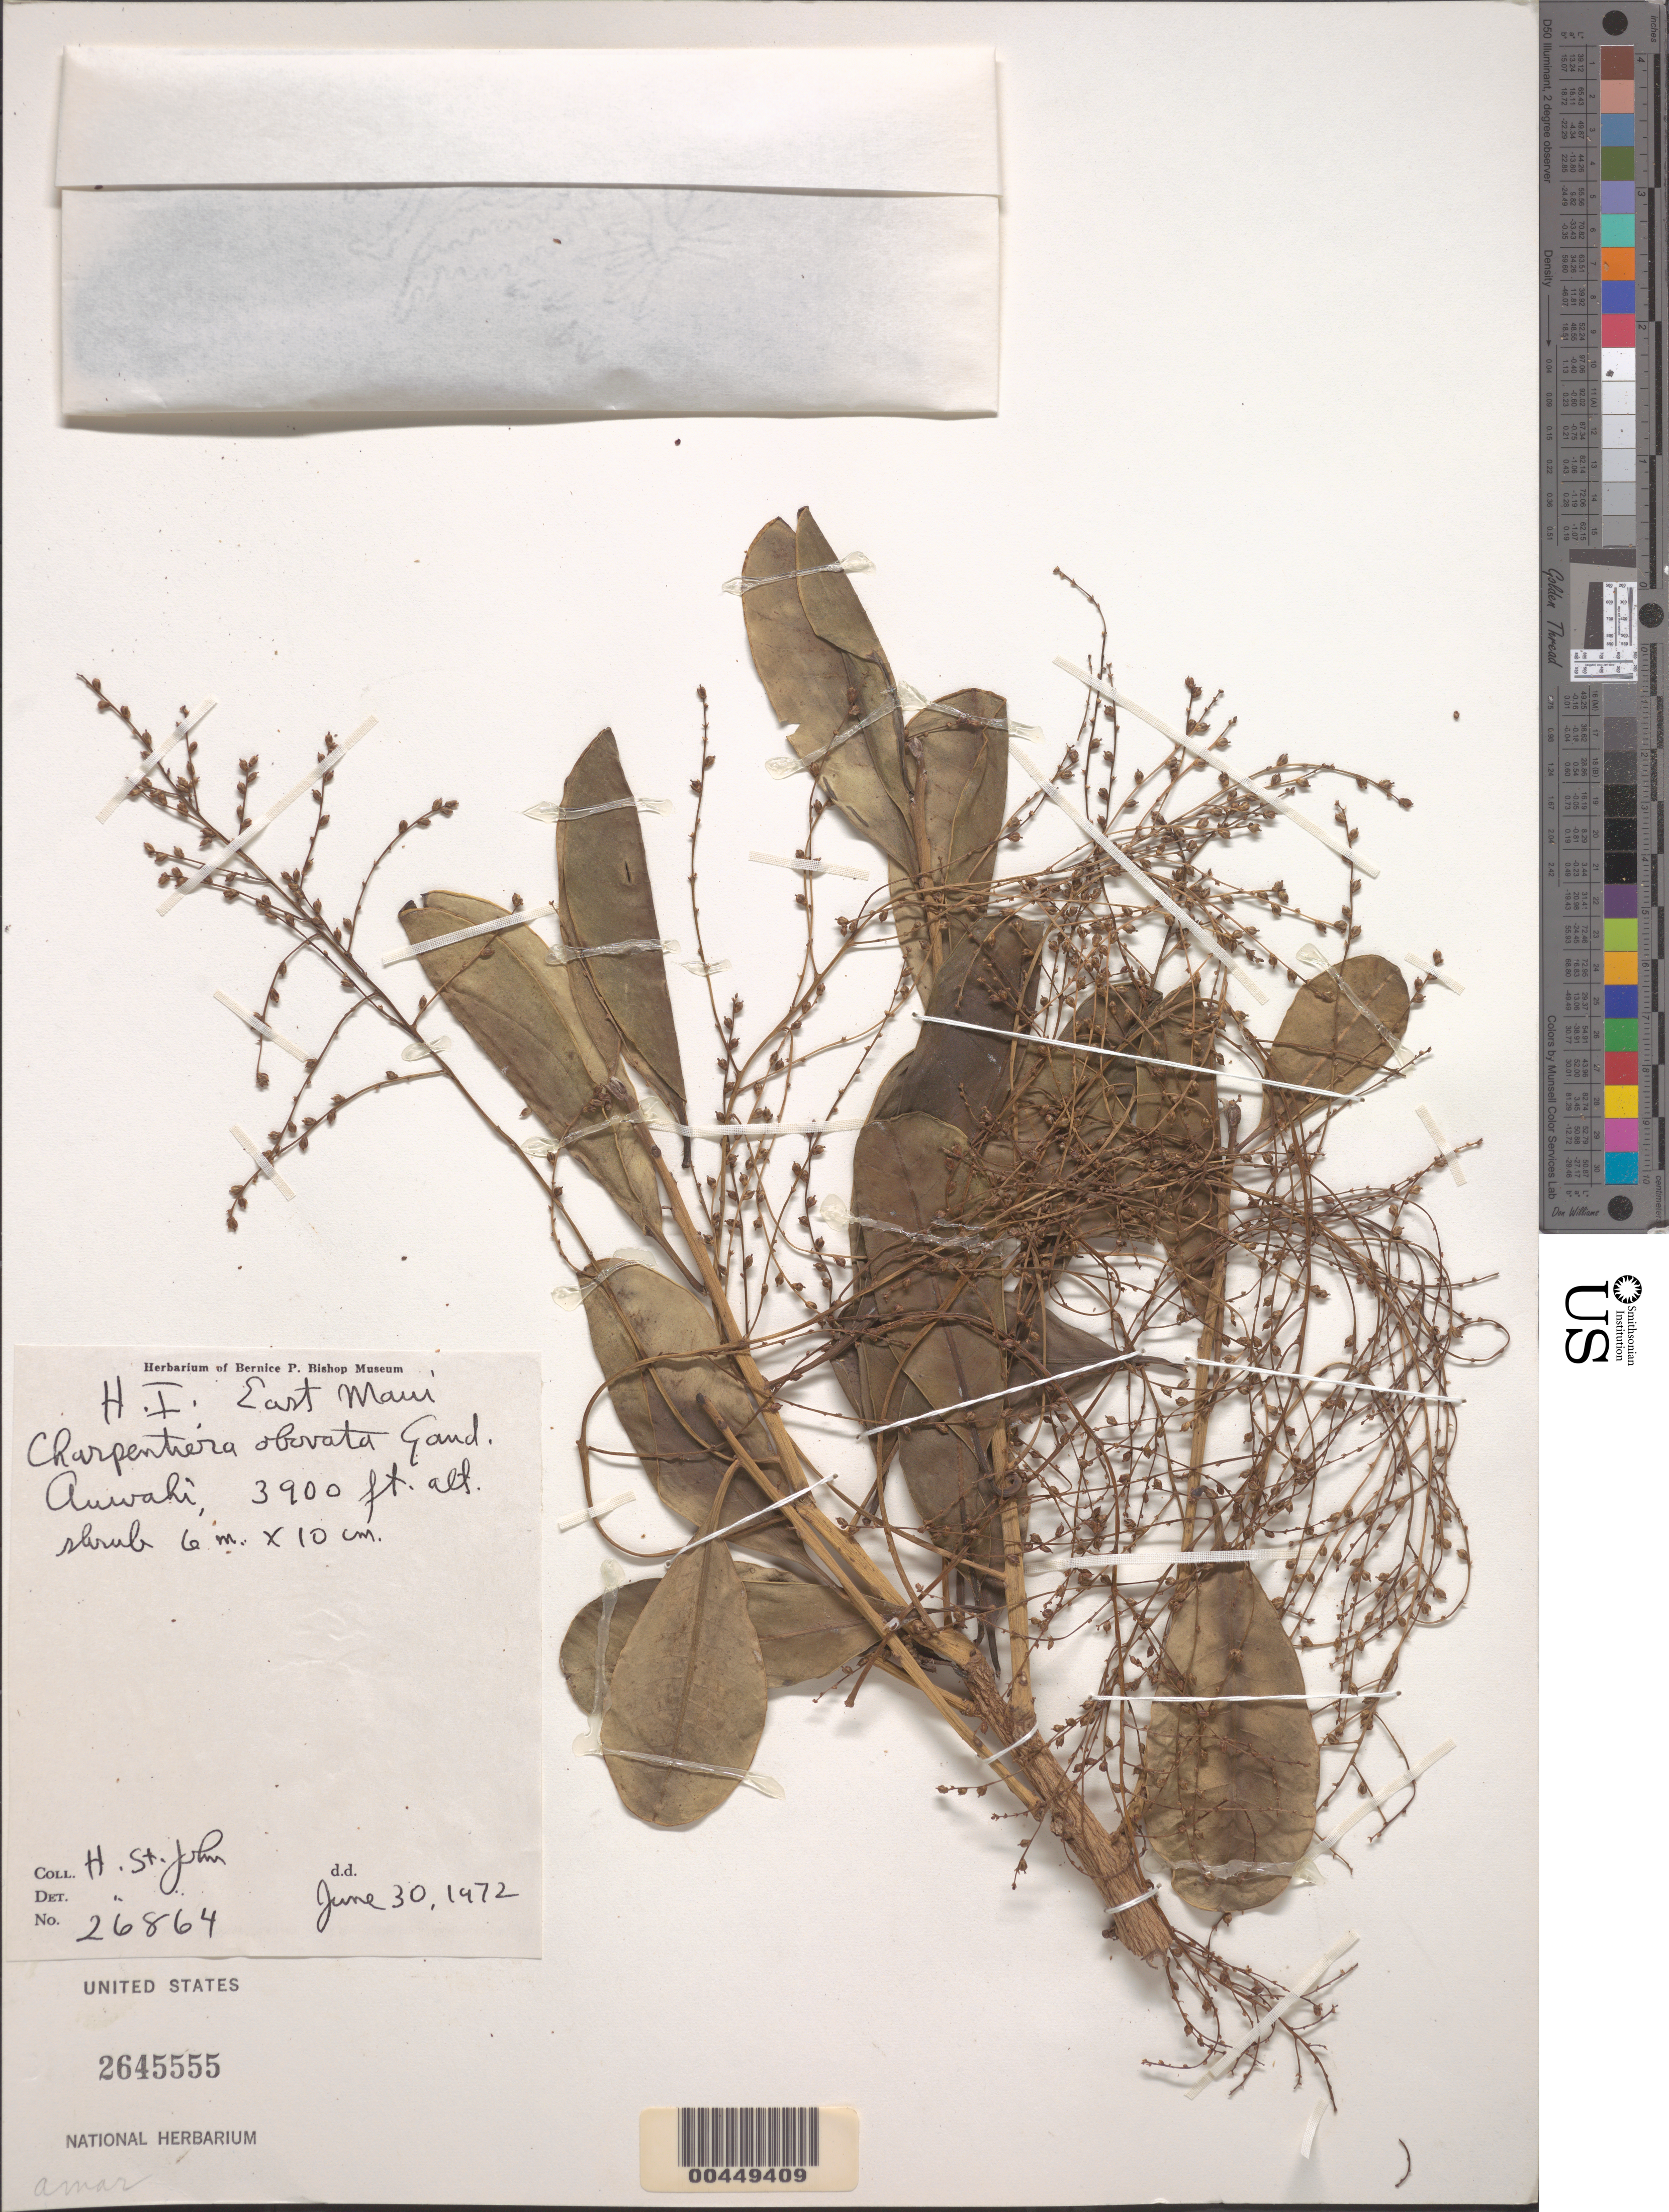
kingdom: Plantae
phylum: Tracheophyta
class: Magnoliopsida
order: Caryophyllales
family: Amaranthaceae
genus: Charpentiera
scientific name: Charpentiera obovata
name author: Gaudich.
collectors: H. St. John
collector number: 26864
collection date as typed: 30 Jun 1972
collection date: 1972-06-30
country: United States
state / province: Hawaii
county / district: Maui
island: Maui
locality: E Maui, Auwahi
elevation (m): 1189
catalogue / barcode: US 2645555